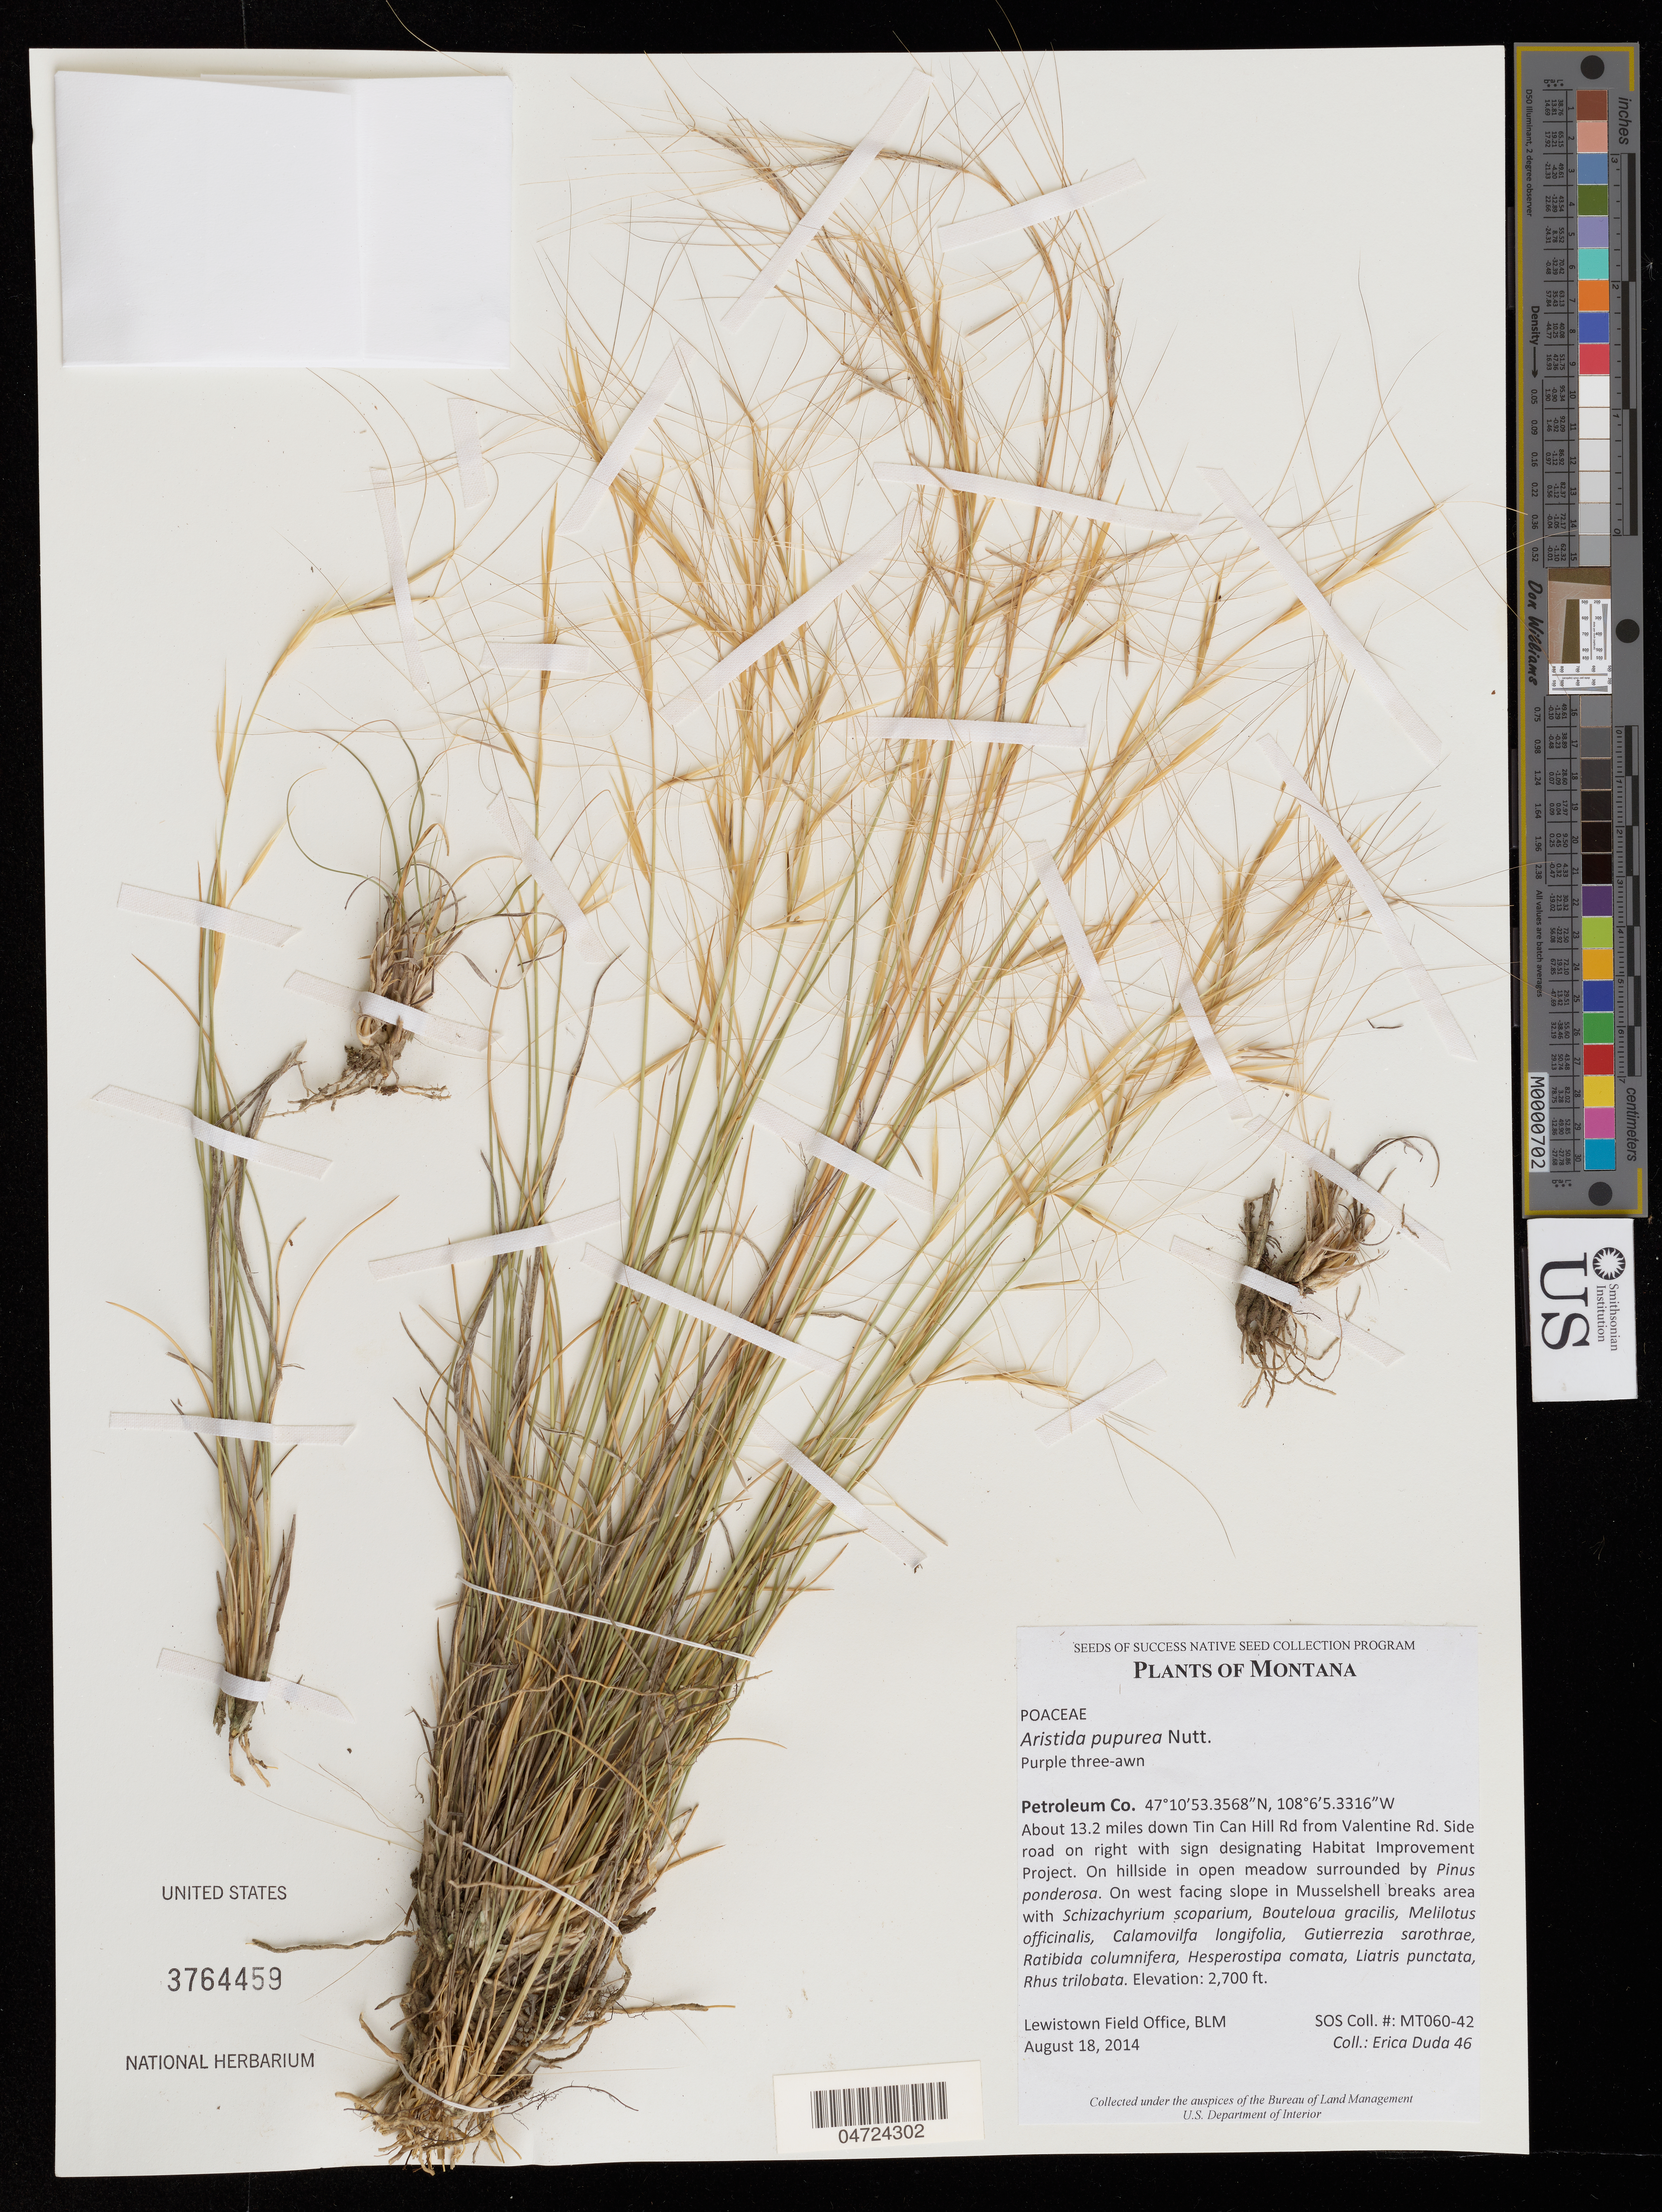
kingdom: Plantae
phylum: Tracheophyta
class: Liliopsida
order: Poales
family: Poaceae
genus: Aristida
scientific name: Aristida purpurea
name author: Nutt.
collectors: E. Duda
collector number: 46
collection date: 2014-08-18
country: United States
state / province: Montana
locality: Petroleum Co. About 13.2 miles down Tin Can Hill Rd from Valentine Rd. Side road on right with sign designating Habitat Improvement Project.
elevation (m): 823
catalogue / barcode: US 3764459